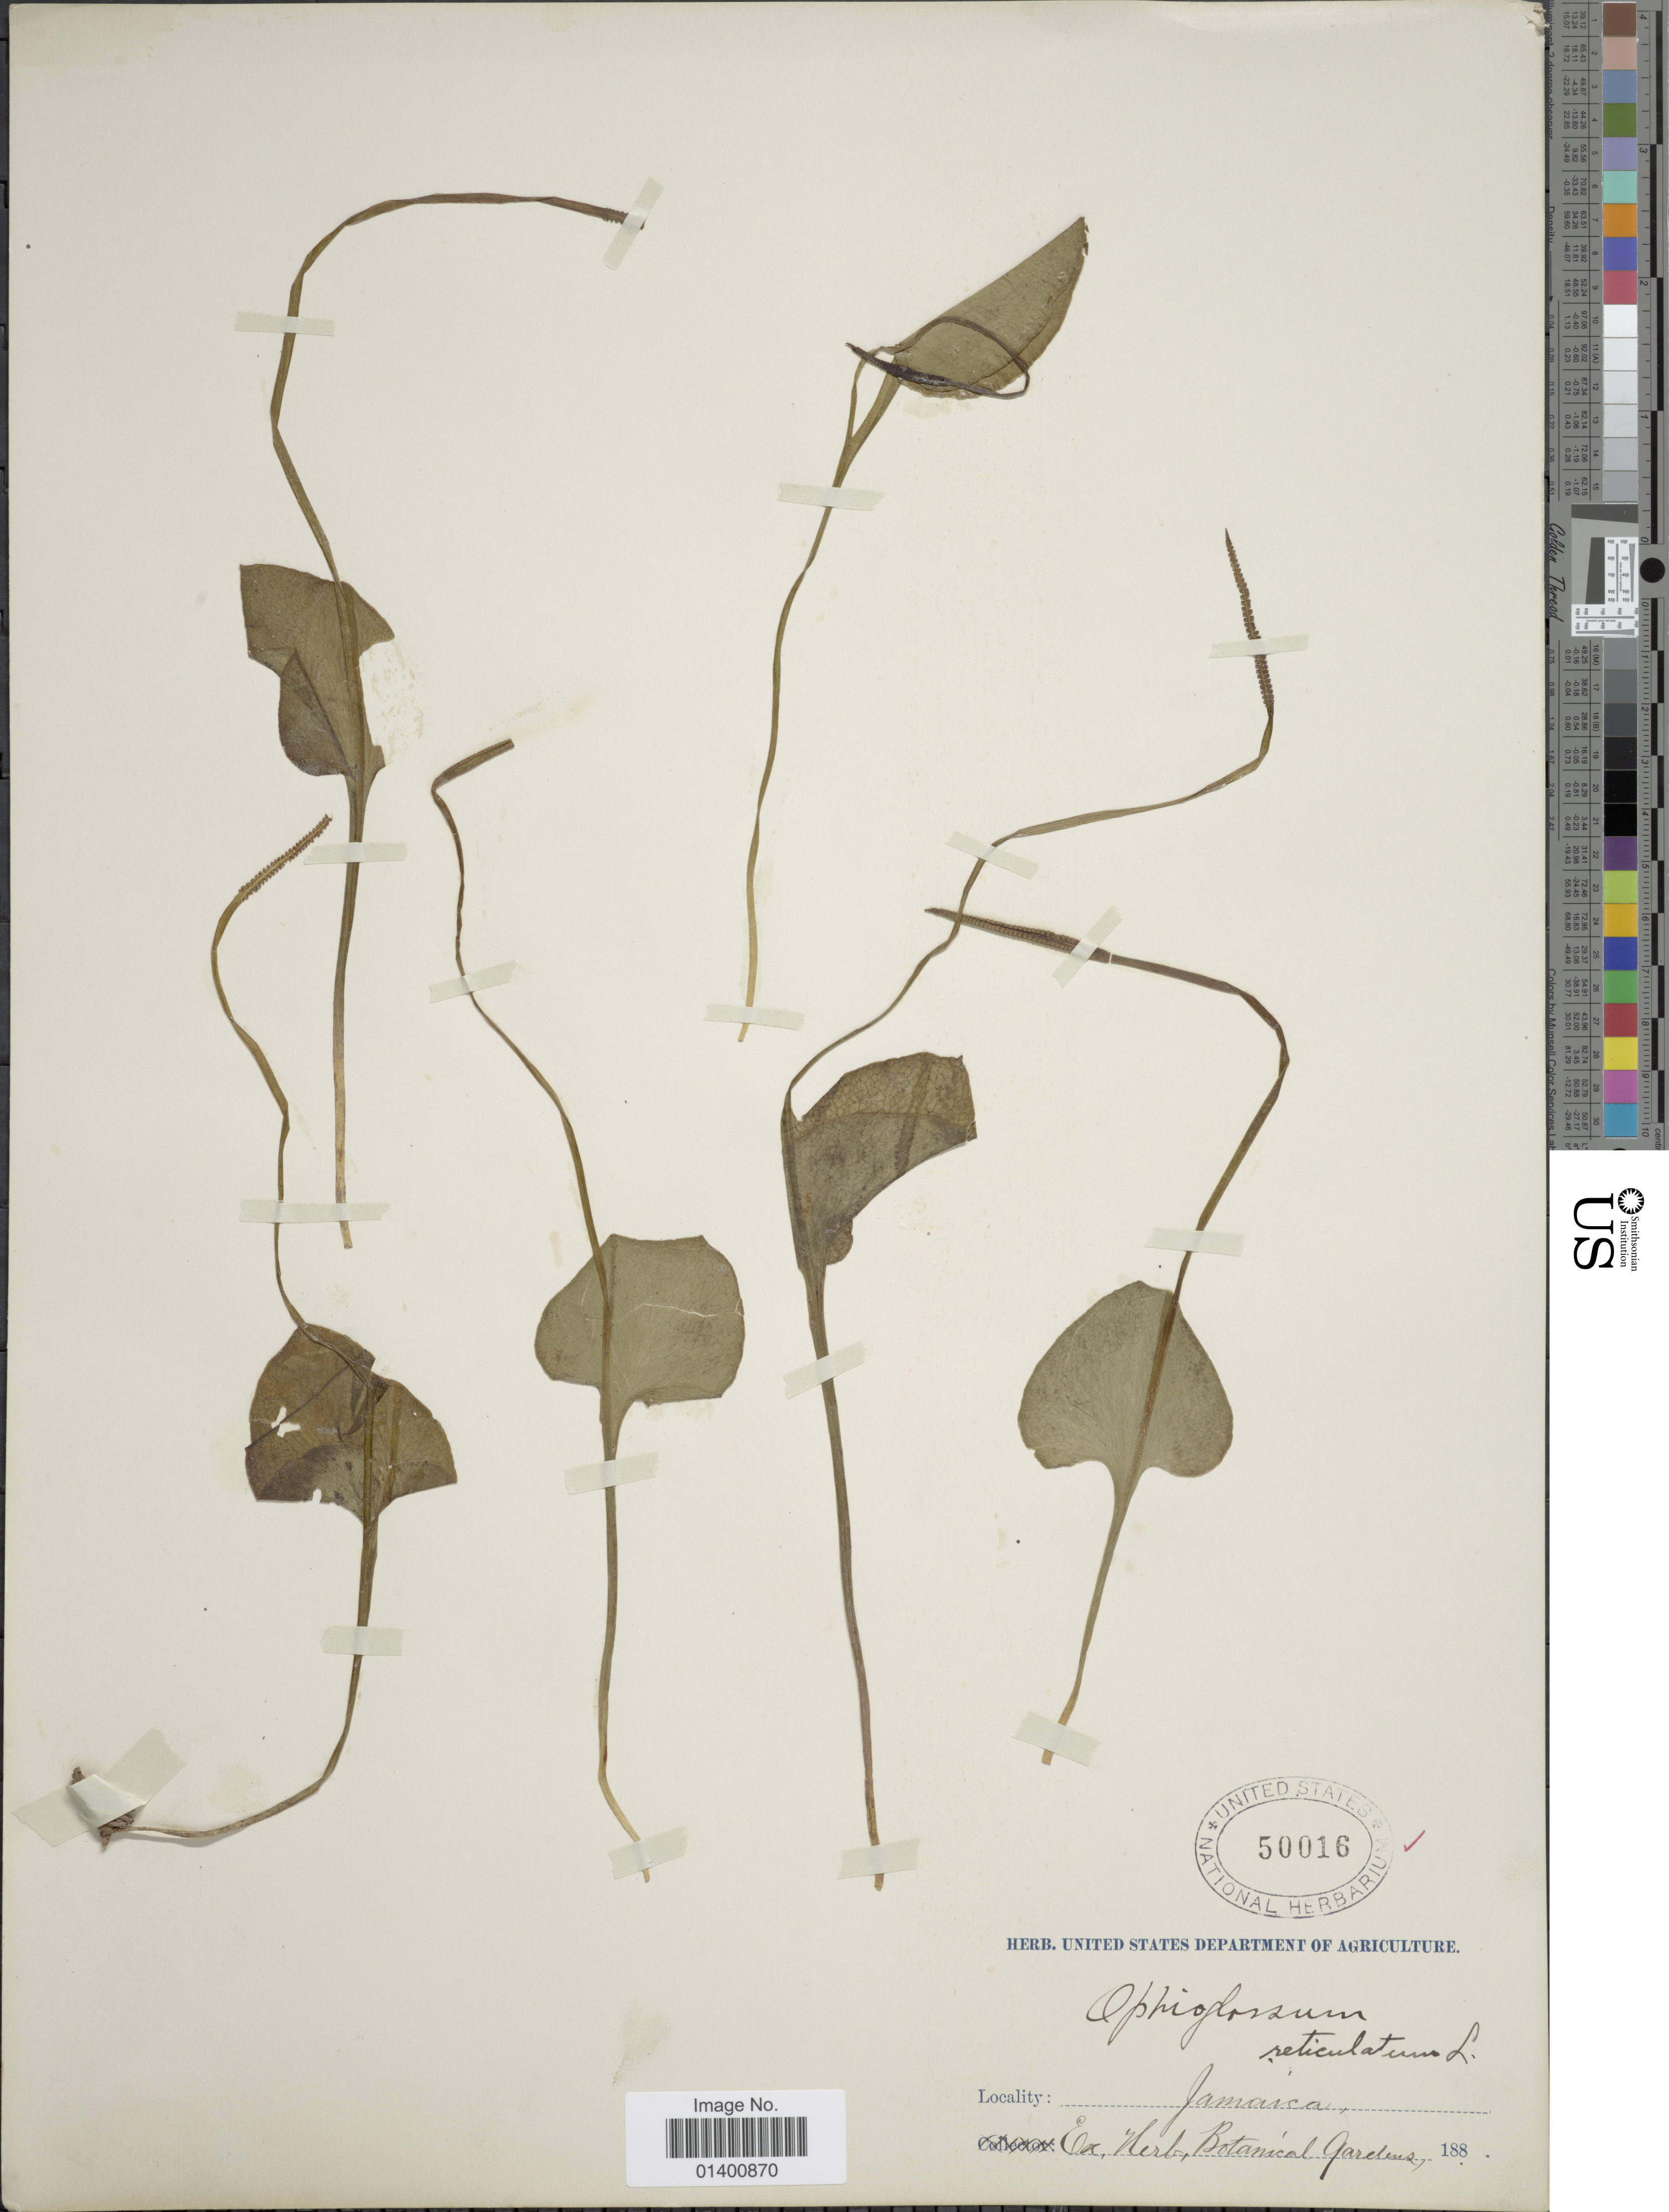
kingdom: Plantae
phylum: Tracheophyta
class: Polypodiopsida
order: Ophioglossales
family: Ophioglossaceae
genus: Ophioglossum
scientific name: Ophioglossum reticulatum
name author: L.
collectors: ex herb. Bot. Gard.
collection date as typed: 188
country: Jamaica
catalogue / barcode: US 50016